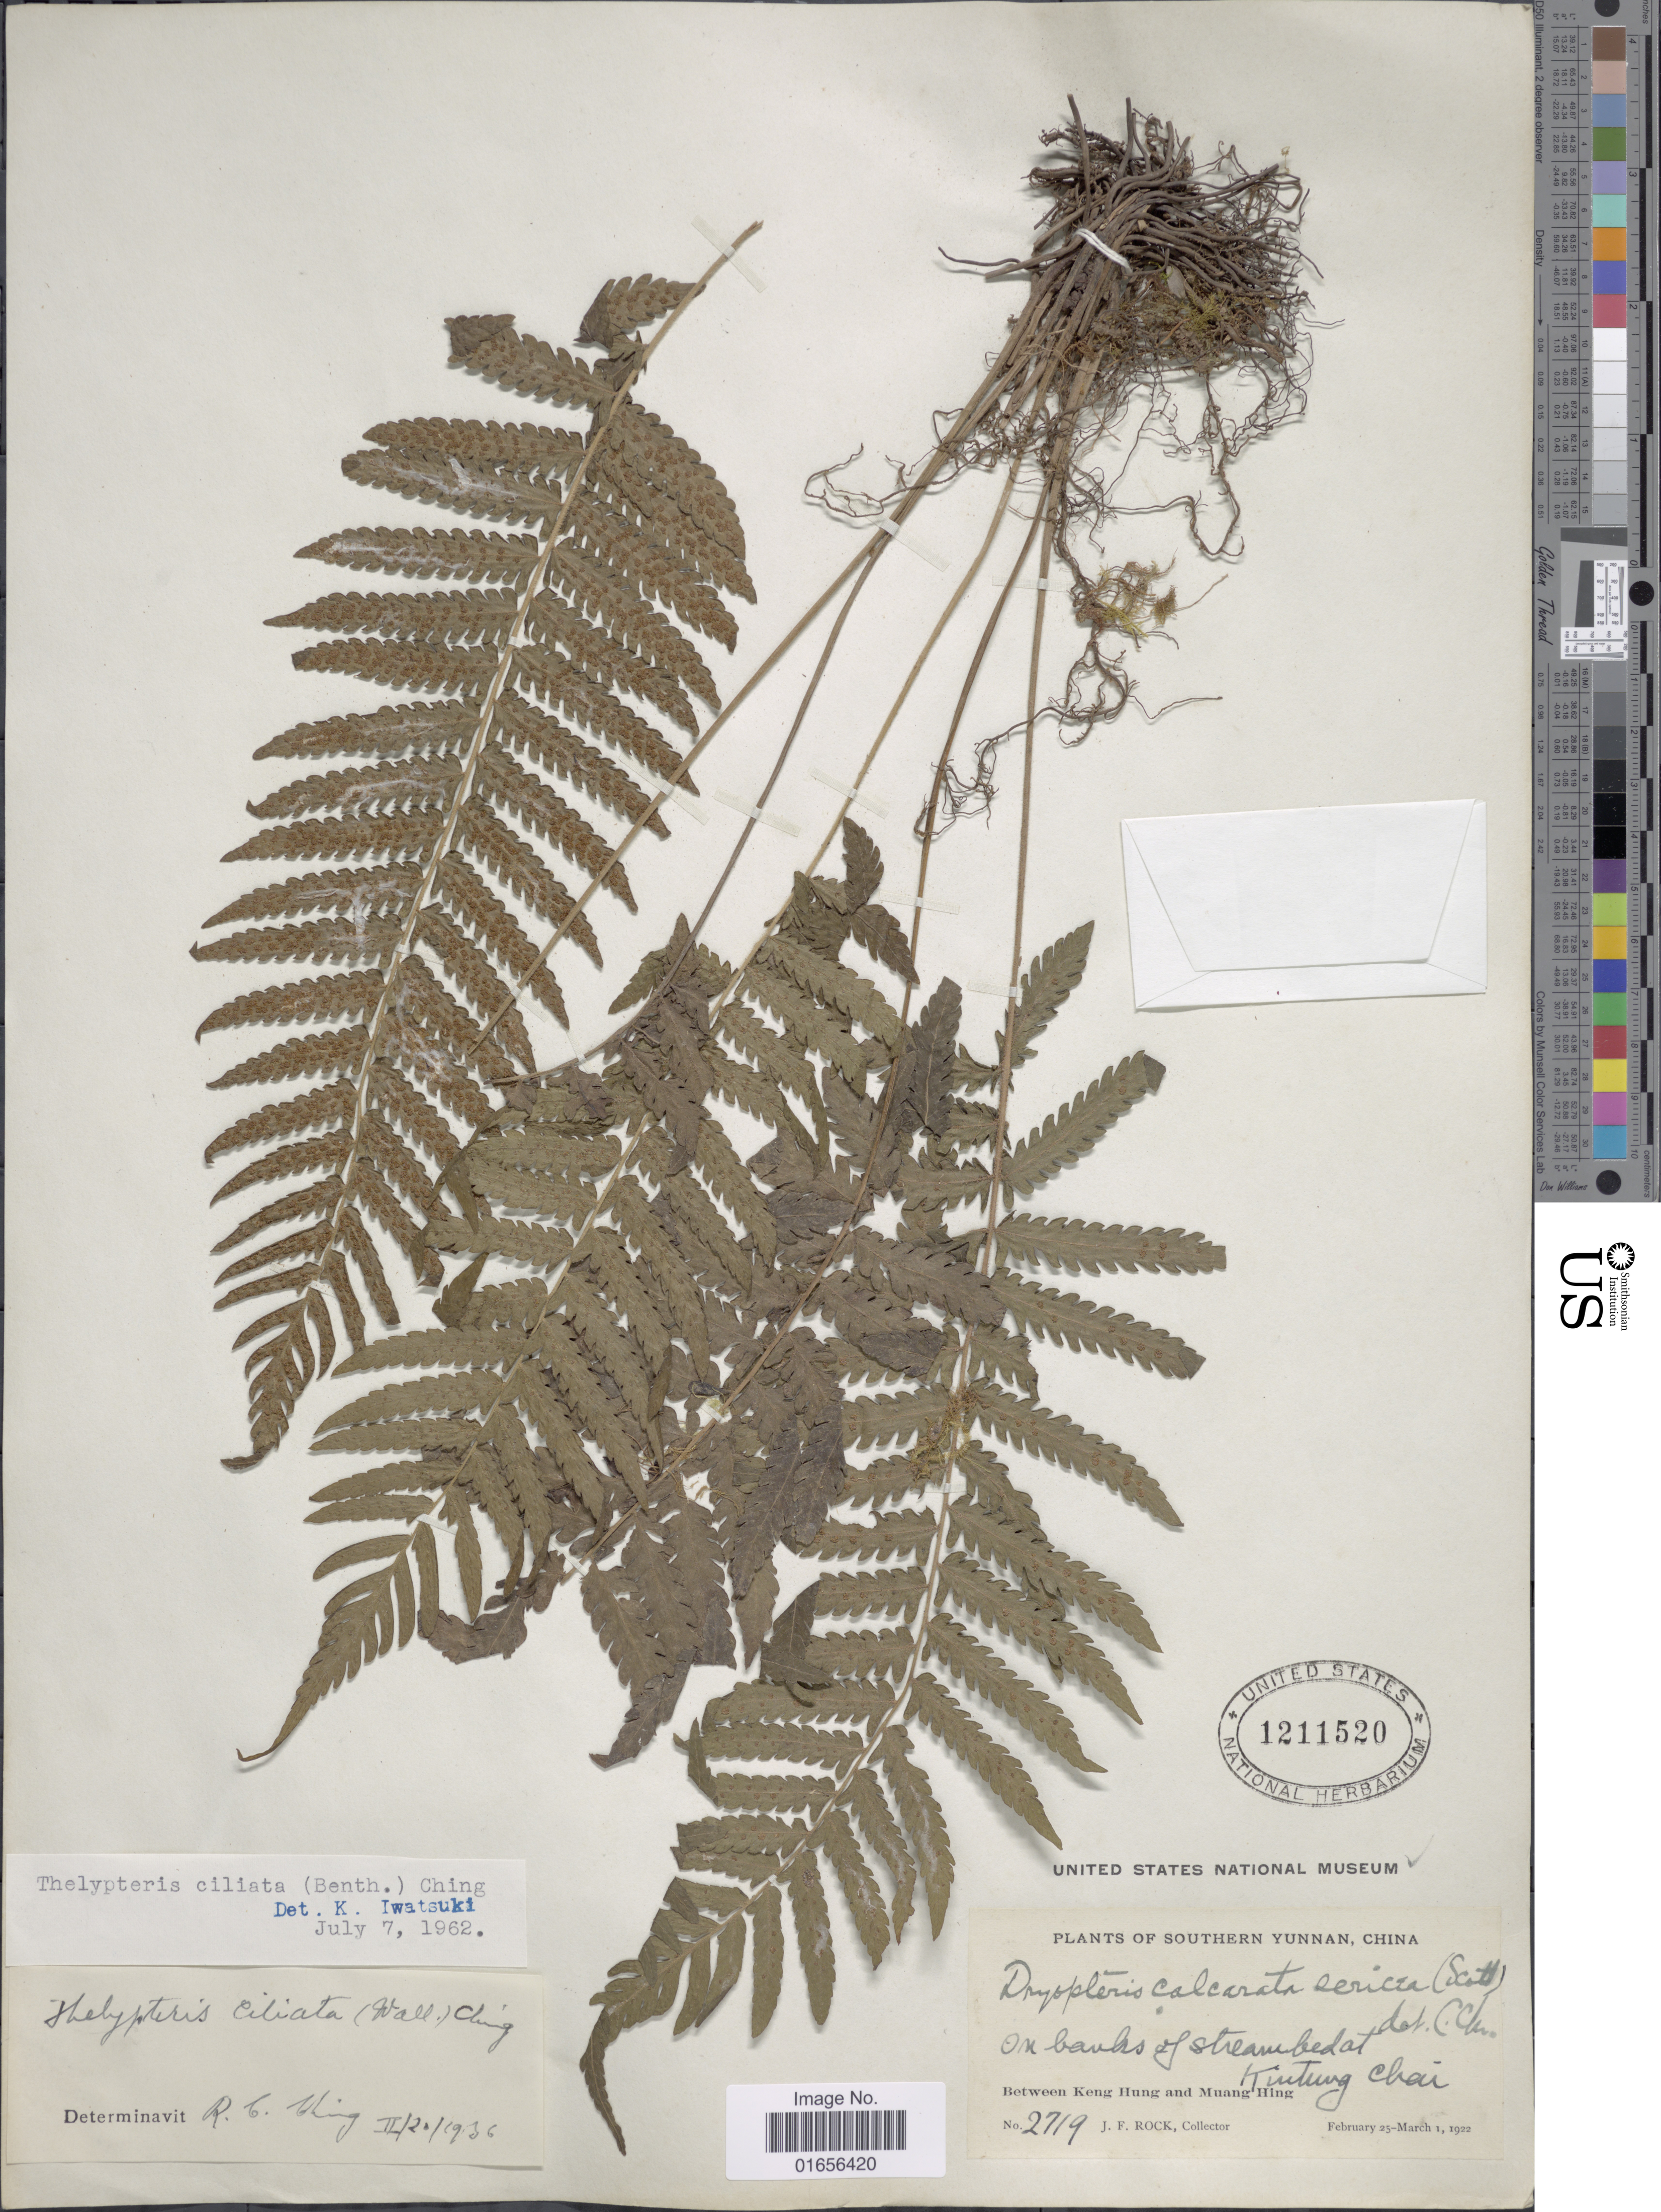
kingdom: Plantae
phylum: Tracheophyta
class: Polypodiopsida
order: Polypodiales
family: Thelypteridaceae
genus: Trigonospora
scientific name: Trigonospora ciliata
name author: (Benth.) Holttum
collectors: J. Rock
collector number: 2719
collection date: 1922-02-25/1922-03-01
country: China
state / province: Yunnan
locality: Southern Yunnan, China. Kiutung Chai. Between Keng Hung and Muang Hing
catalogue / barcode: US 1211520